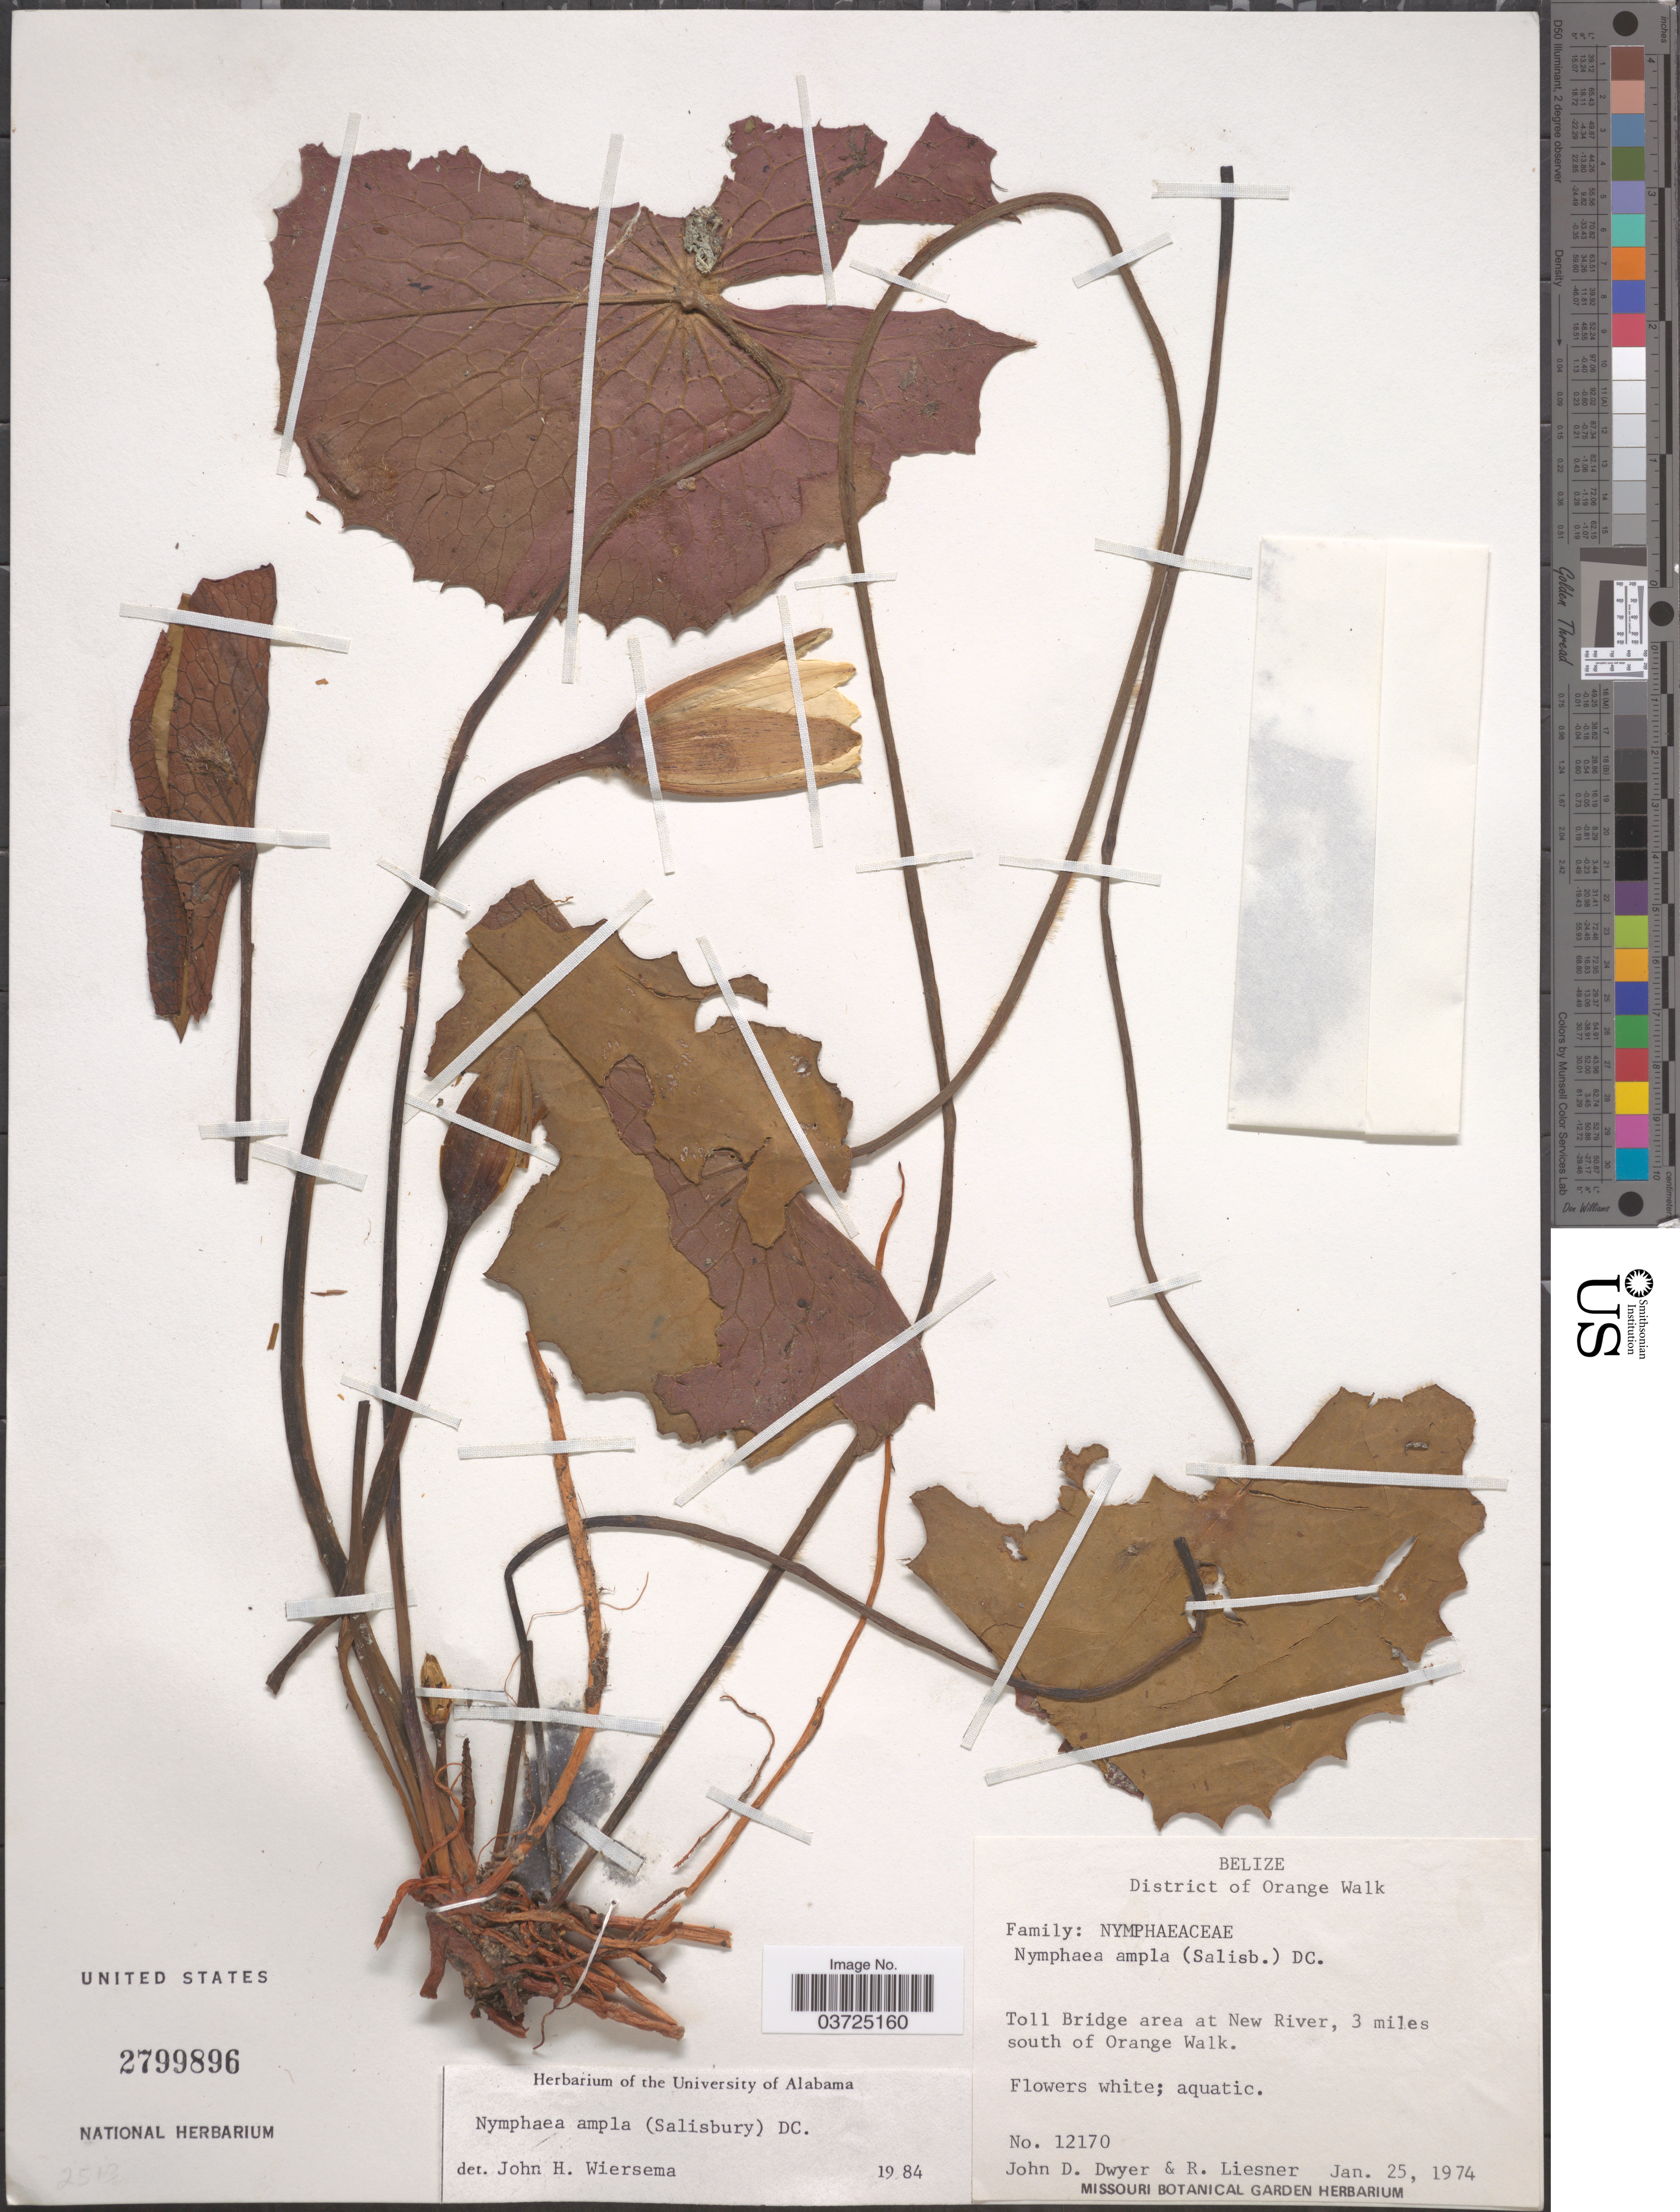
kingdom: Plantae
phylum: Tracheophyta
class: Magnoliopsida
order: Nymphaeales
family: Nymphaeaceae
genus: Nymphaea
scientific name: Nymphaea ampla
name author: (Salisb.) DC.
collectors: J. D. Dwyer & R. L. Liesner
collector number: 12170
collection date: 1974-01-25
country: Belize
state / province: Orange Walk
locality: District of Orange Walk. Toll Bridge area at New River, 3 miles south of Orange Walk.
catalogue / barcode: US 2799896